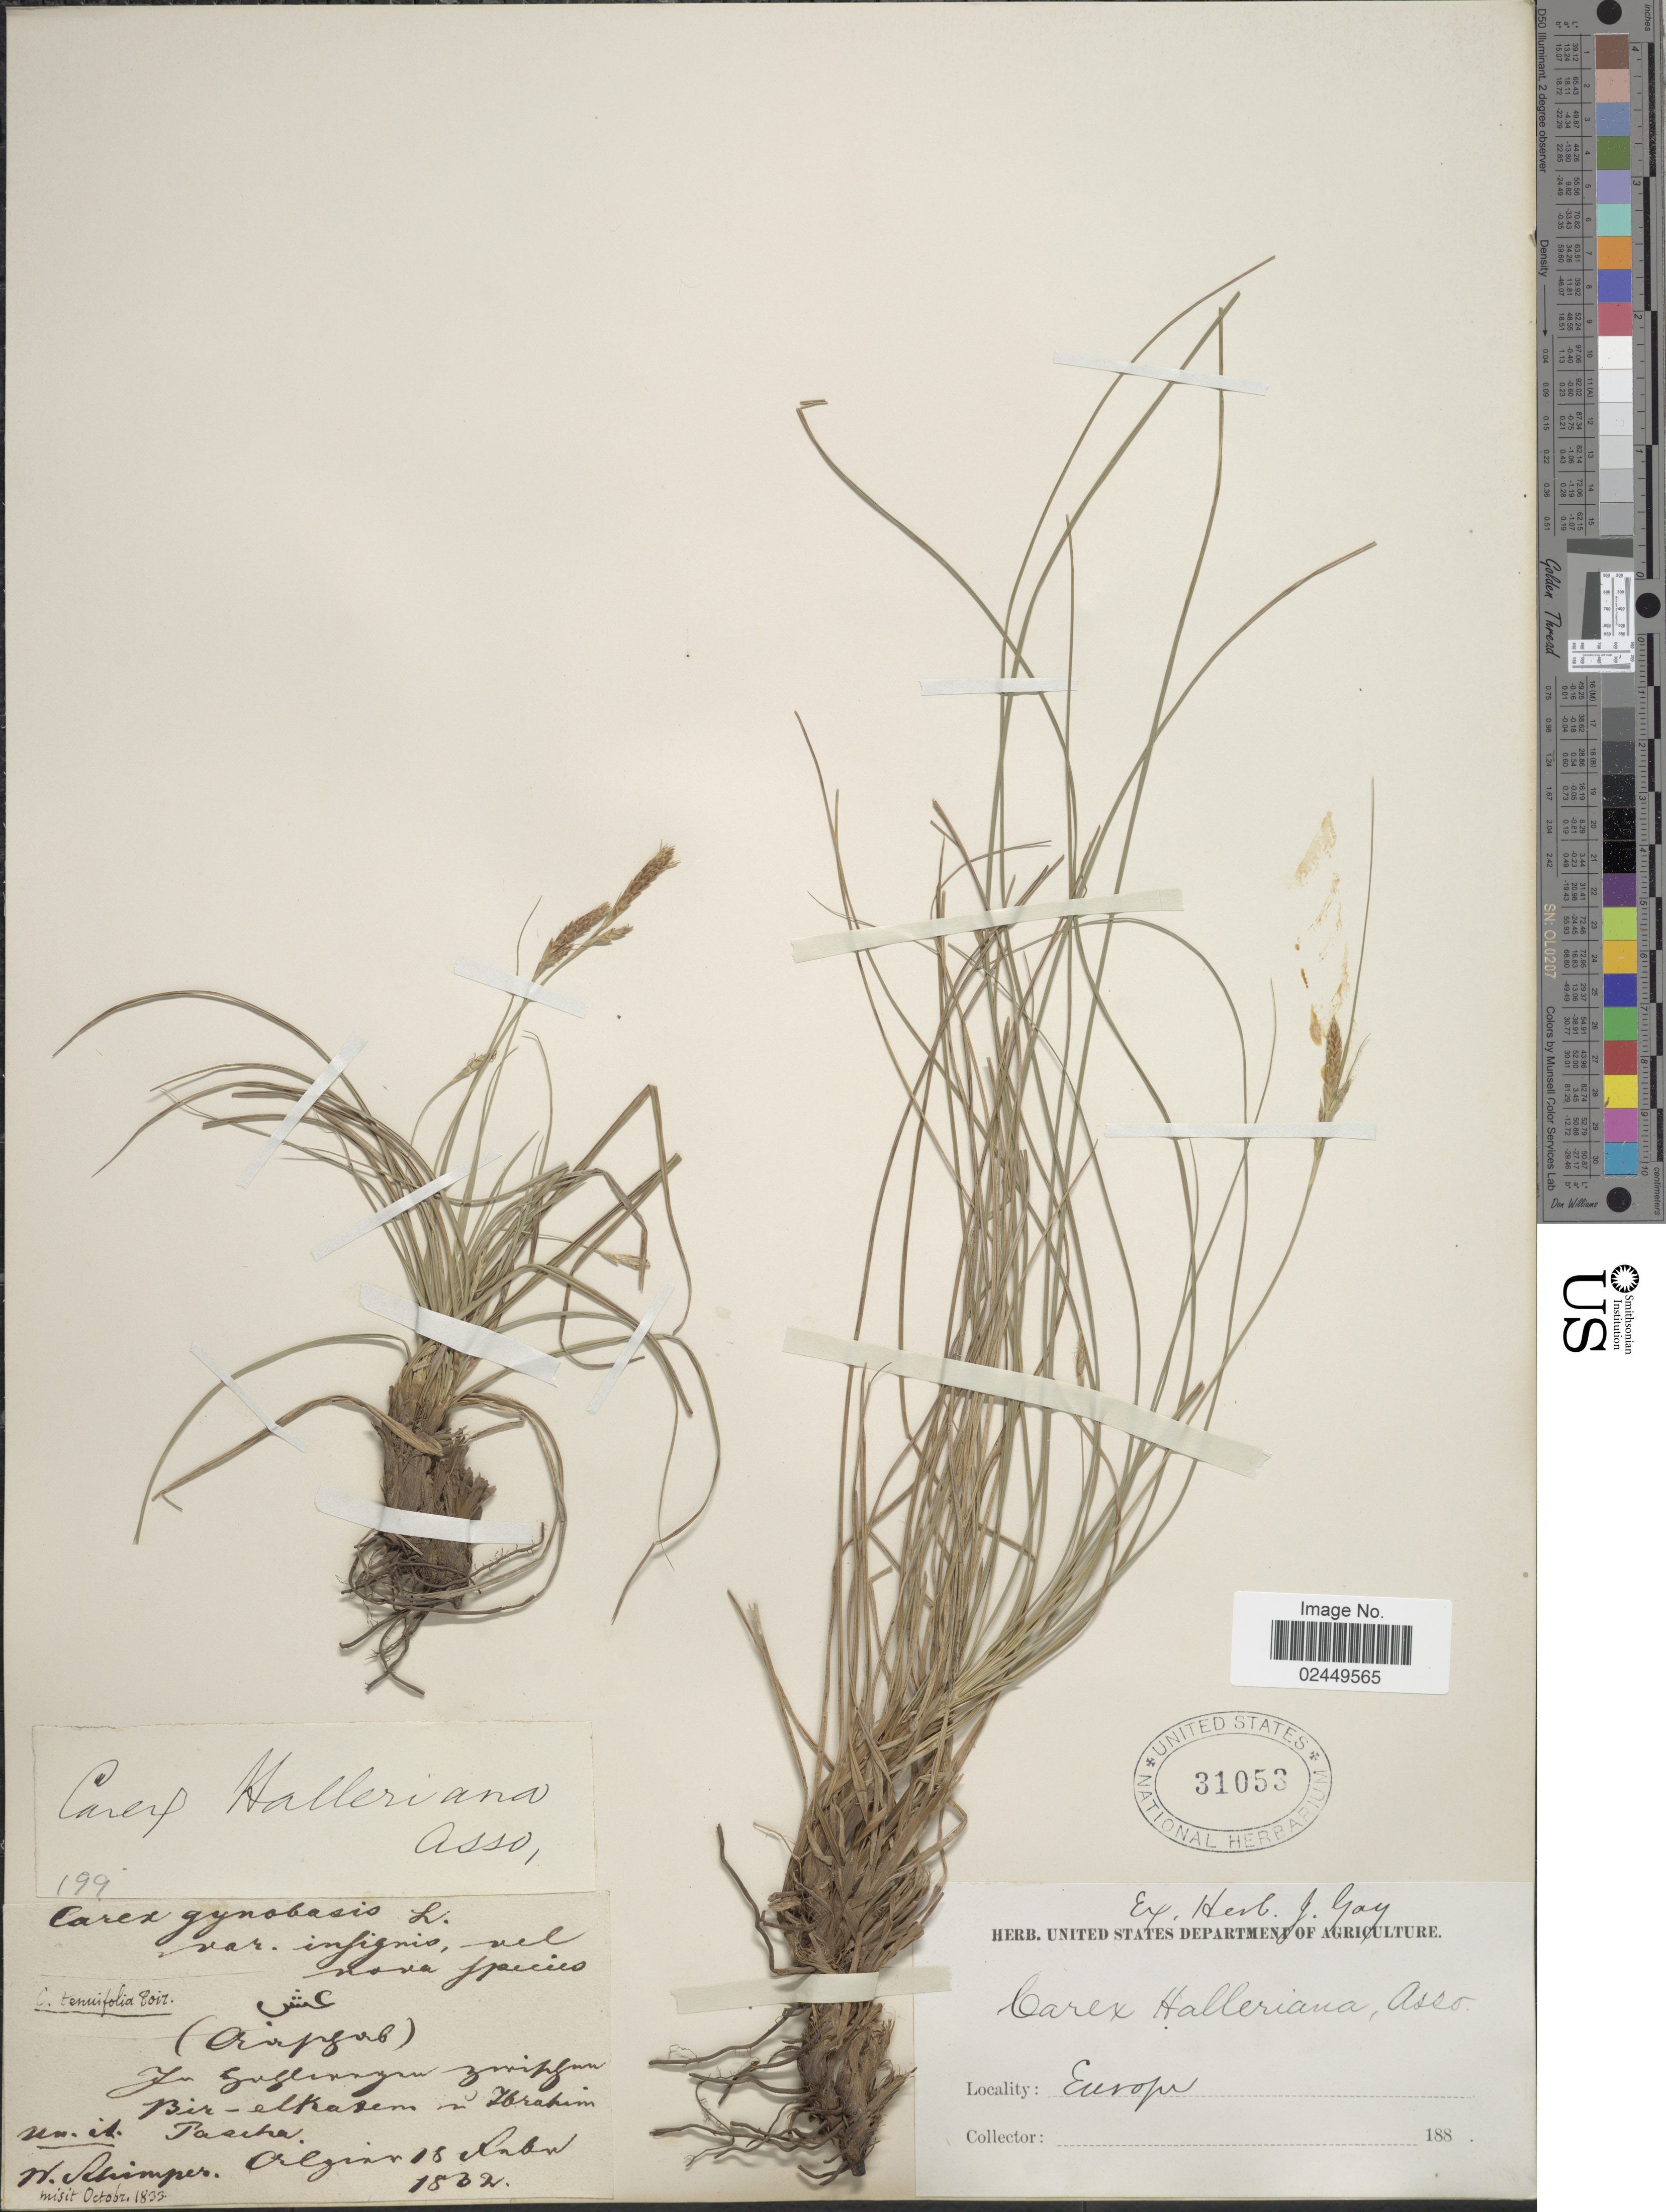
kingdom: Plantae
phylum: Tracheophyta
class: Liliopsida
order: Poales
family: Cyperaceae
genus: Carex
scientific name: Carex halleriana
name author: Asso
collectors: W. Schimper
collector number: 199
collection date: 1832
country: Algeria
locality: Bir-elkasem in Ibrahim. Algier. [A second label with only "Europe" appears to be a separate element on sheet]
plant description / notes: Sheet appears to be mounted with 2 elements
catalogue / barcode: US 31053